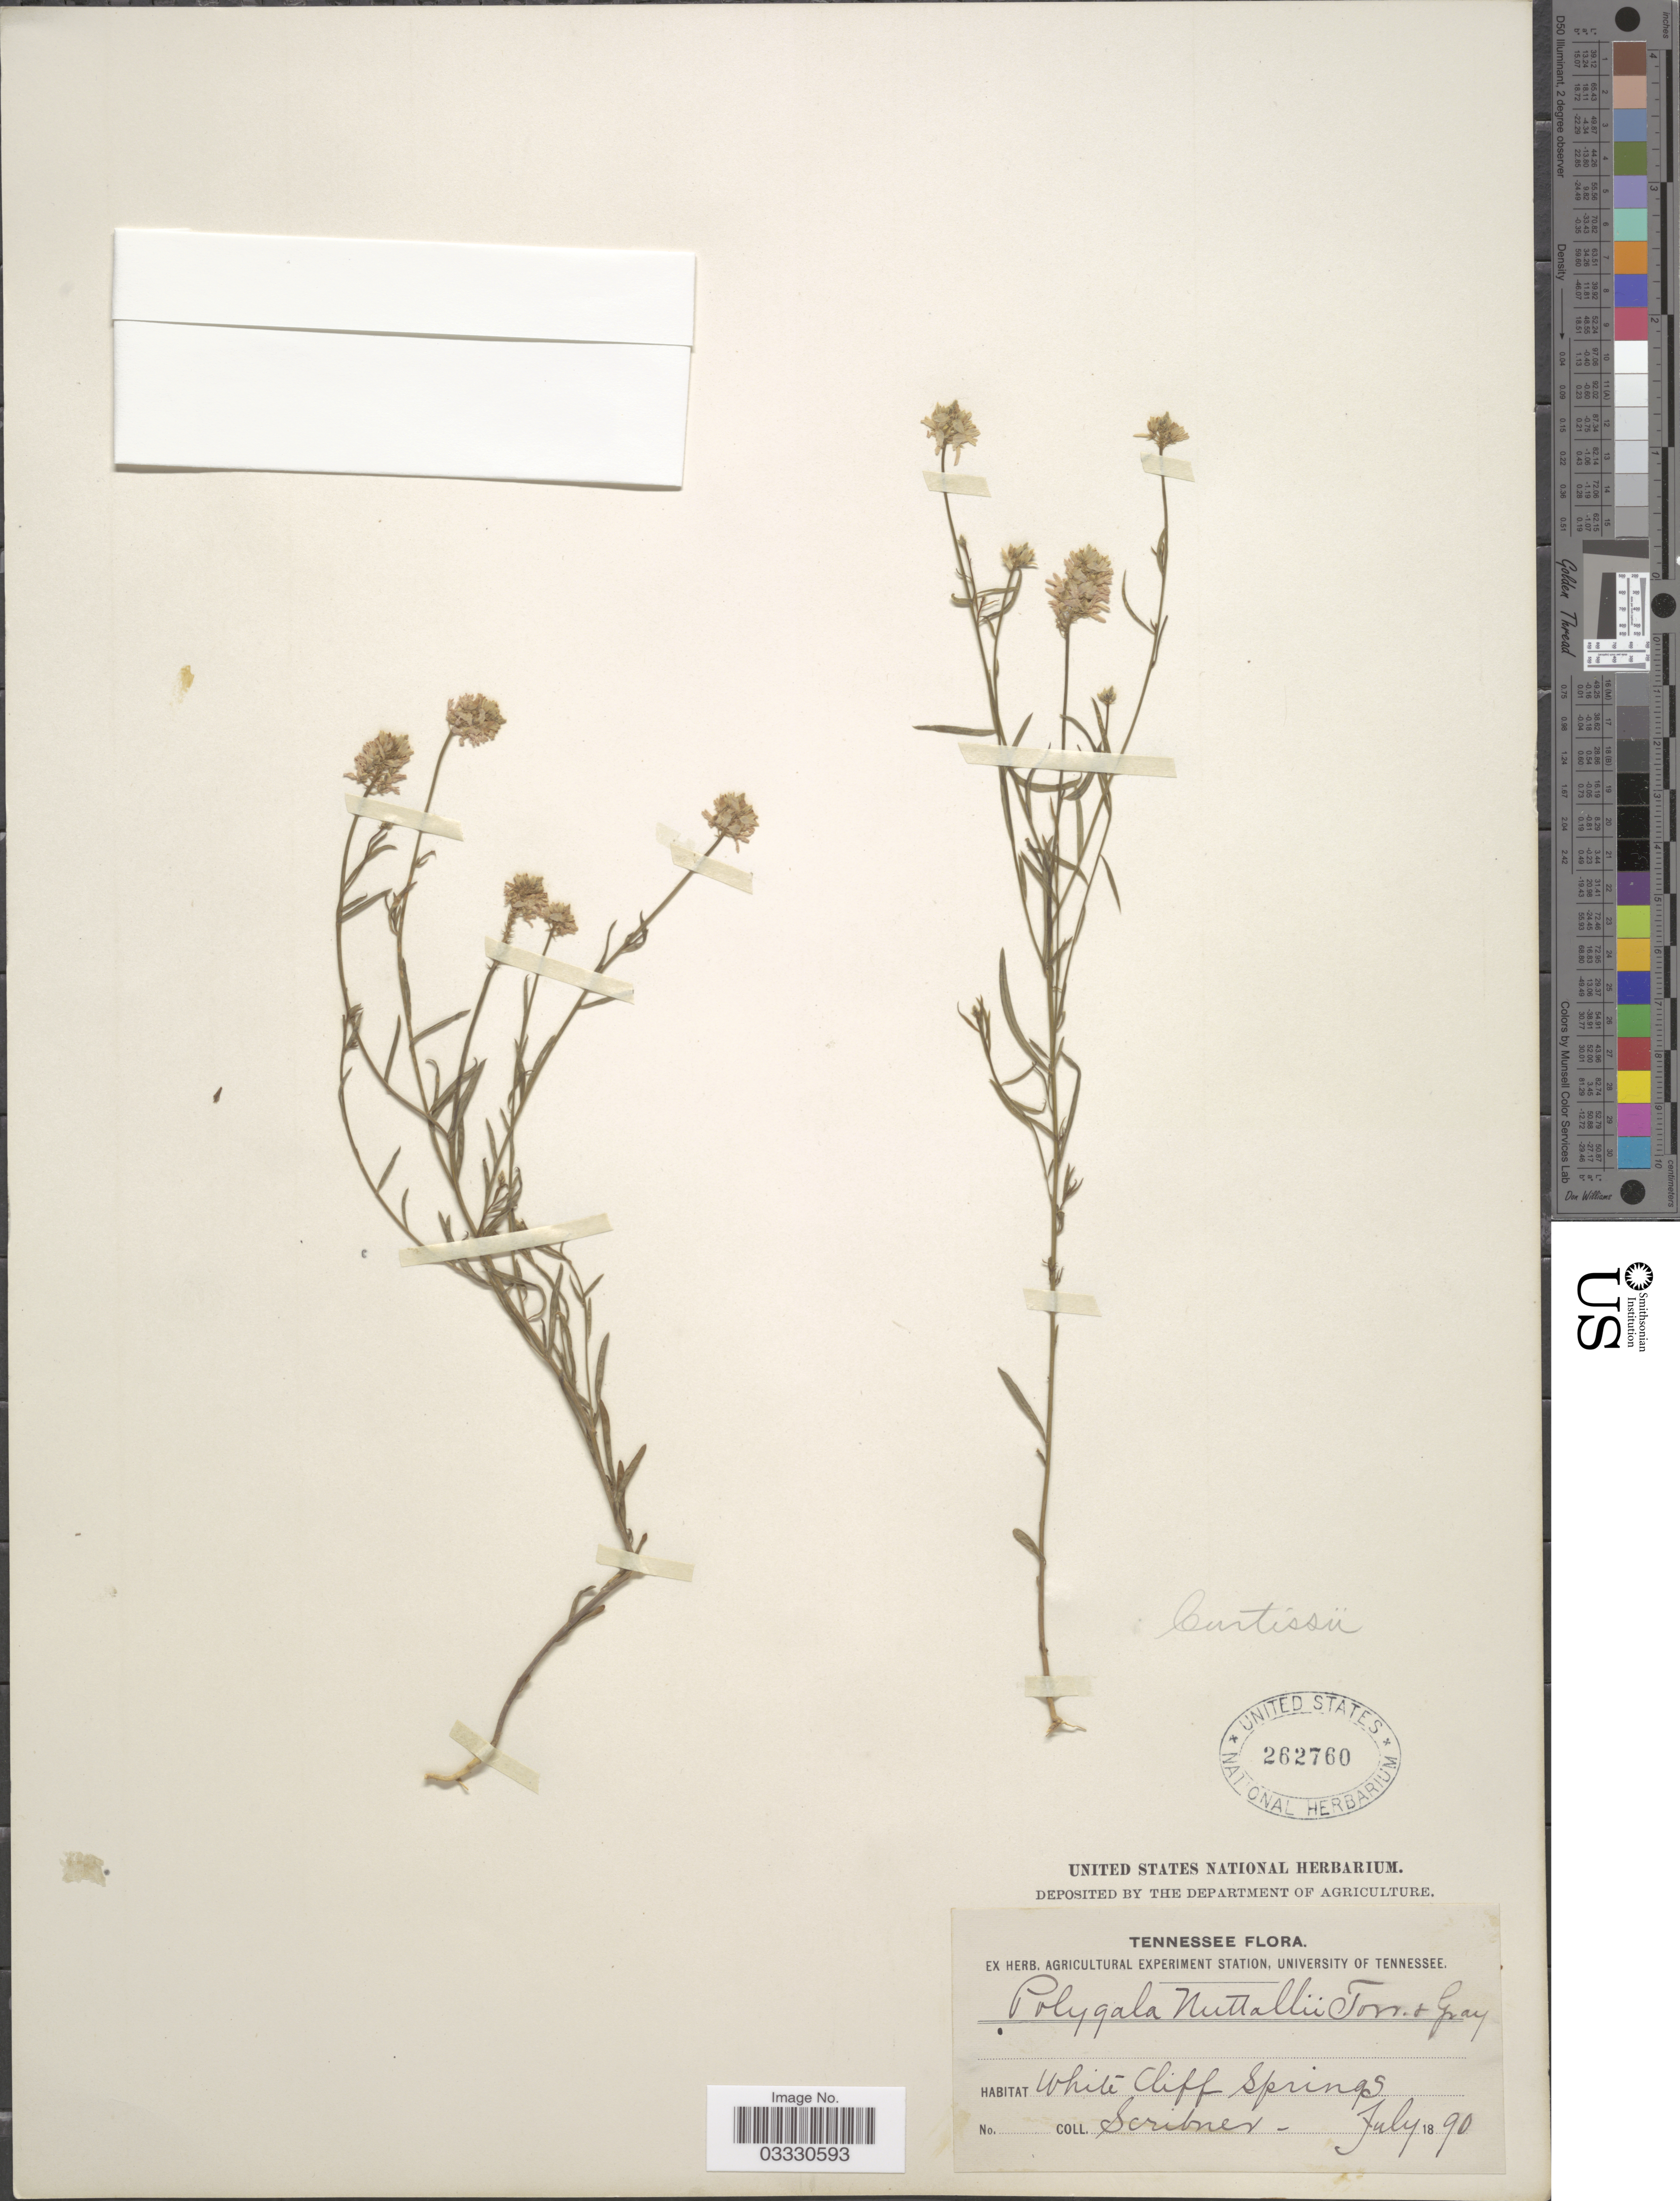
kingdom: Plantae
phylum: Tracheophyta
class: Magnoliopsida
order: Fabales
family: Polygalaceae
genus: Polygala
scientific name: Polygala curtissii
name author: A. Gray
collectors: Scribner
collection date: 1890-07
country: United States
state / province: Tennessee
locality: White Cliff Springs.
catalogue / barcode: US 262760